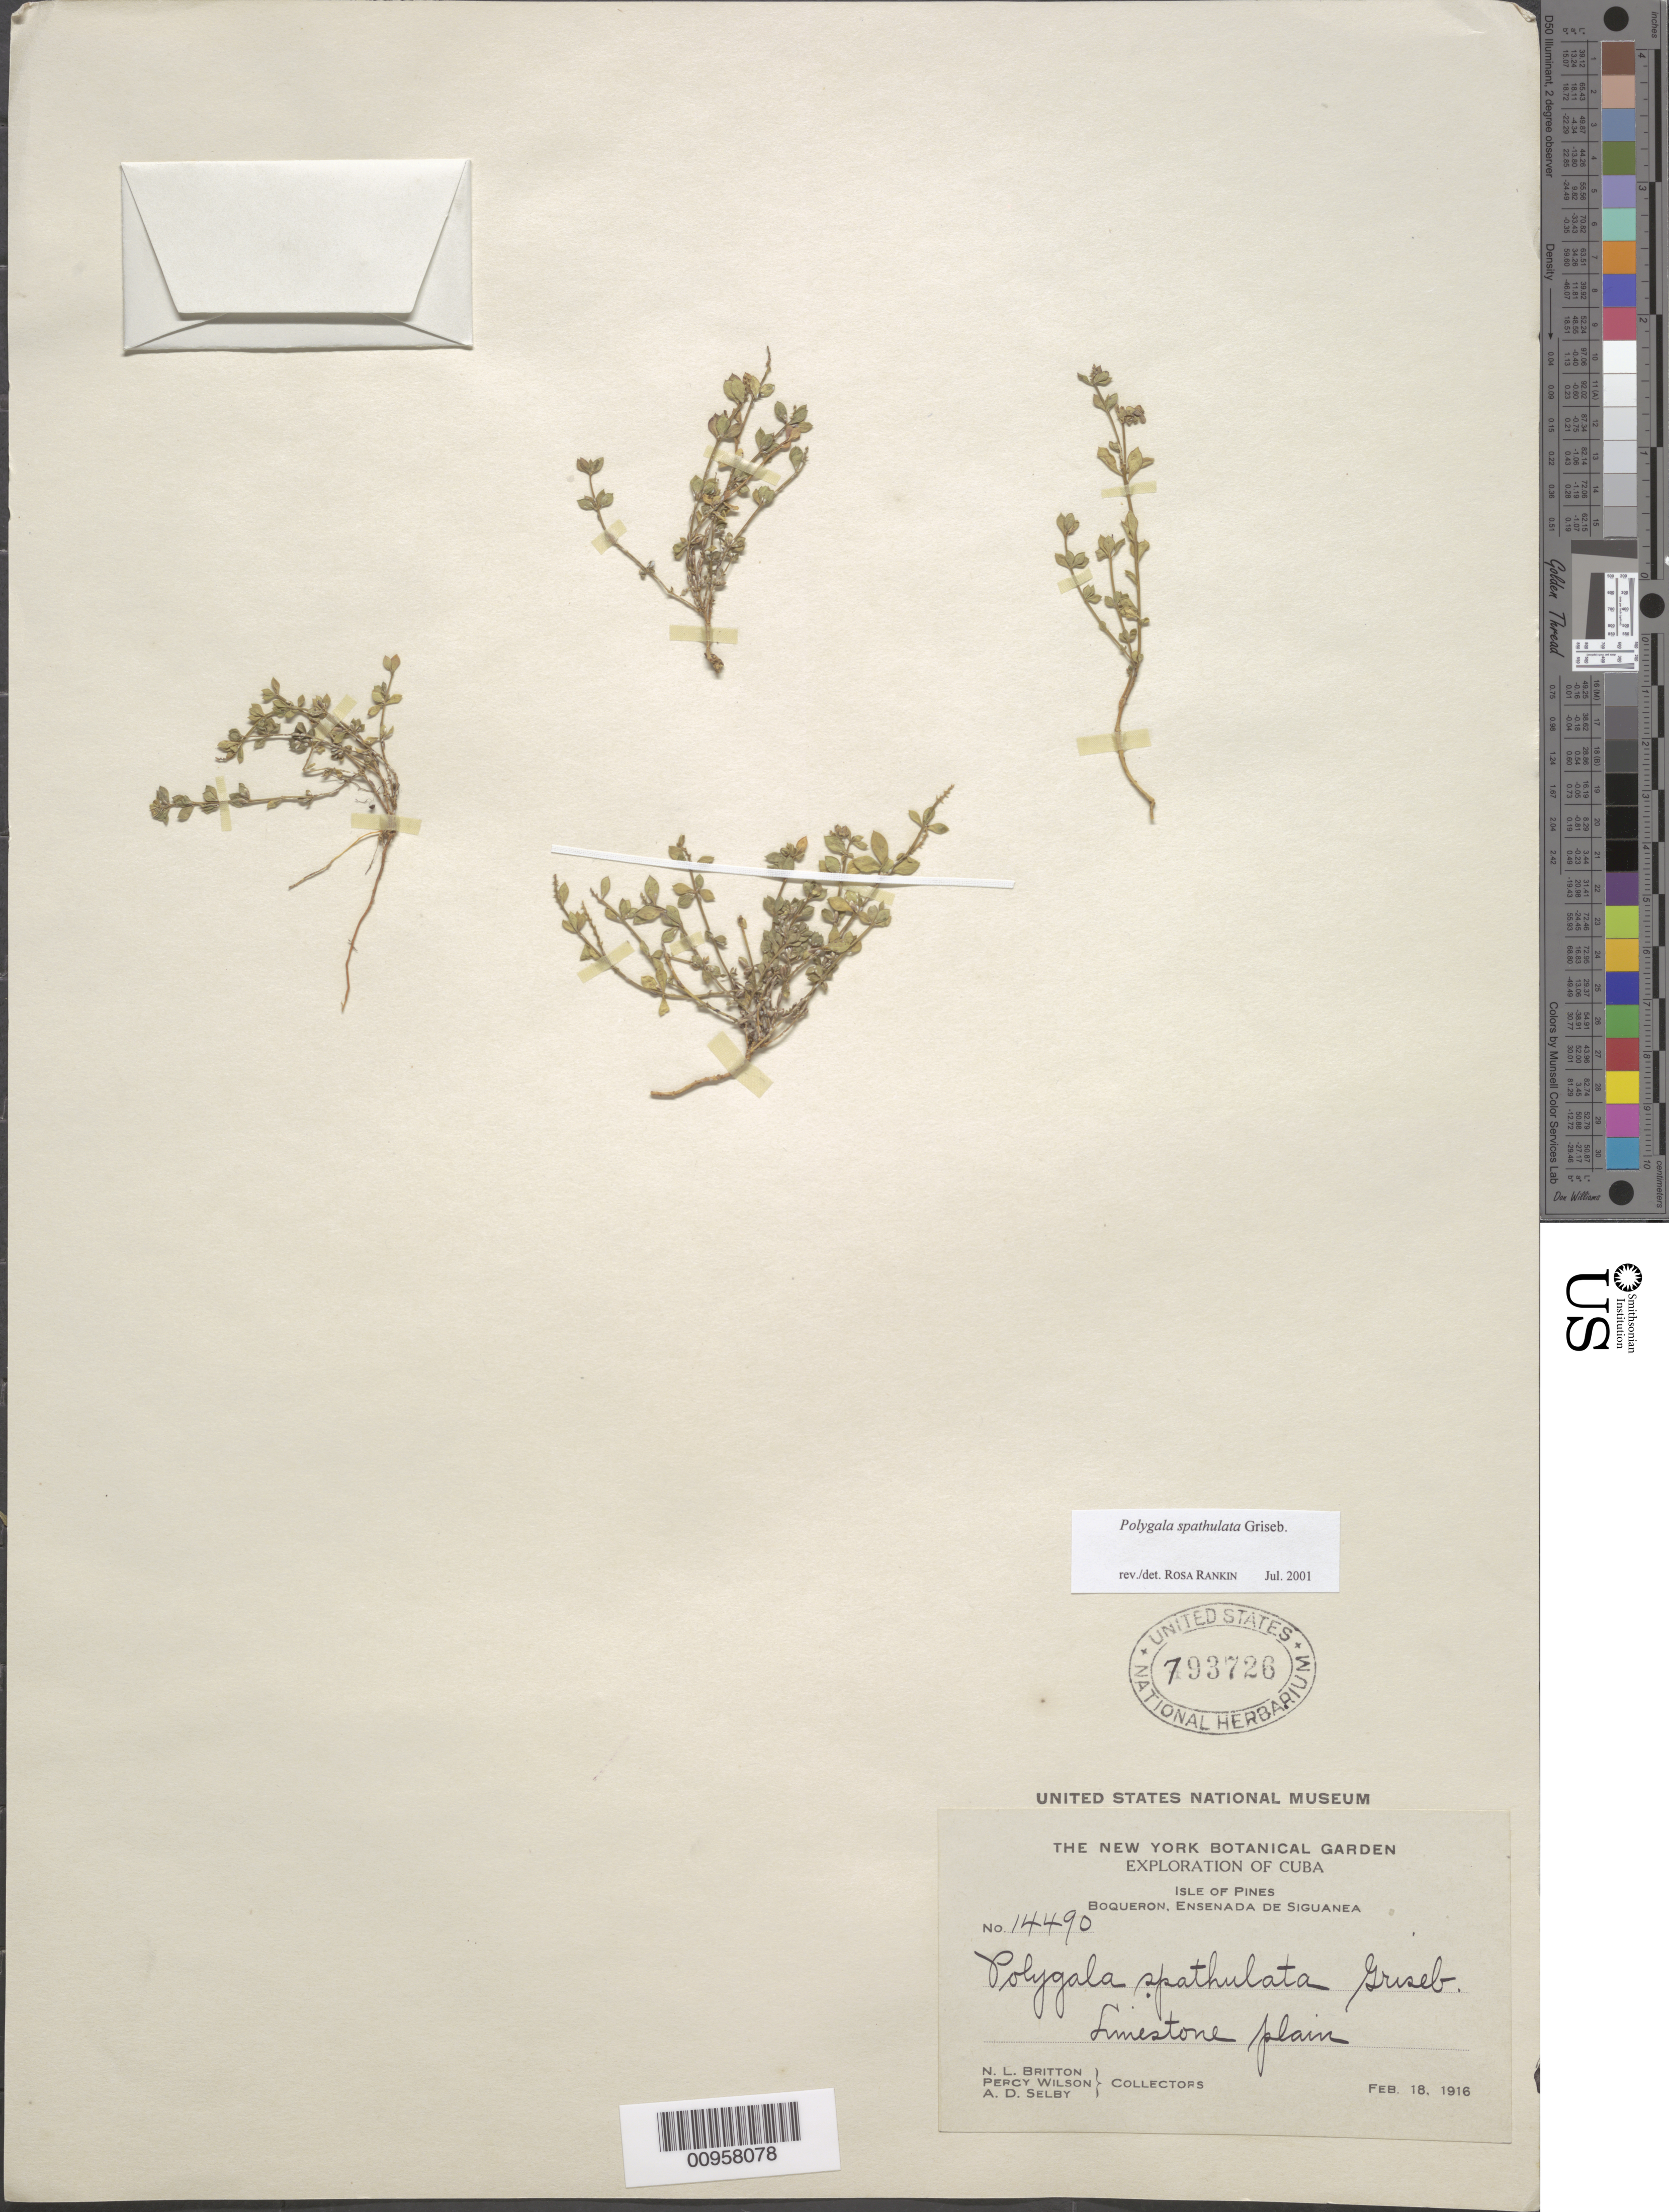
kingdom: Plantae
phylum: Tracheophyta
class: Magnoliopsida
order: Fabales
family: Polygalaceae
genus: Polygala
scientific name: Polygala spathulata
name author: Griseb.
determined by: Rankin Rodriguez, Rosa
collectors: N. Britton, P. Wilson & A. Selby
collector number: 14490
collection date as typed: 18 Feb 1916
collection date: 1916-02-18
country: Cuba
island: Isla de la Juventud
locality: Isle of Pines, Boqueron, Ensenada de Siguanea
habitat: Limestone plain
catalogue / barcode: US 793726